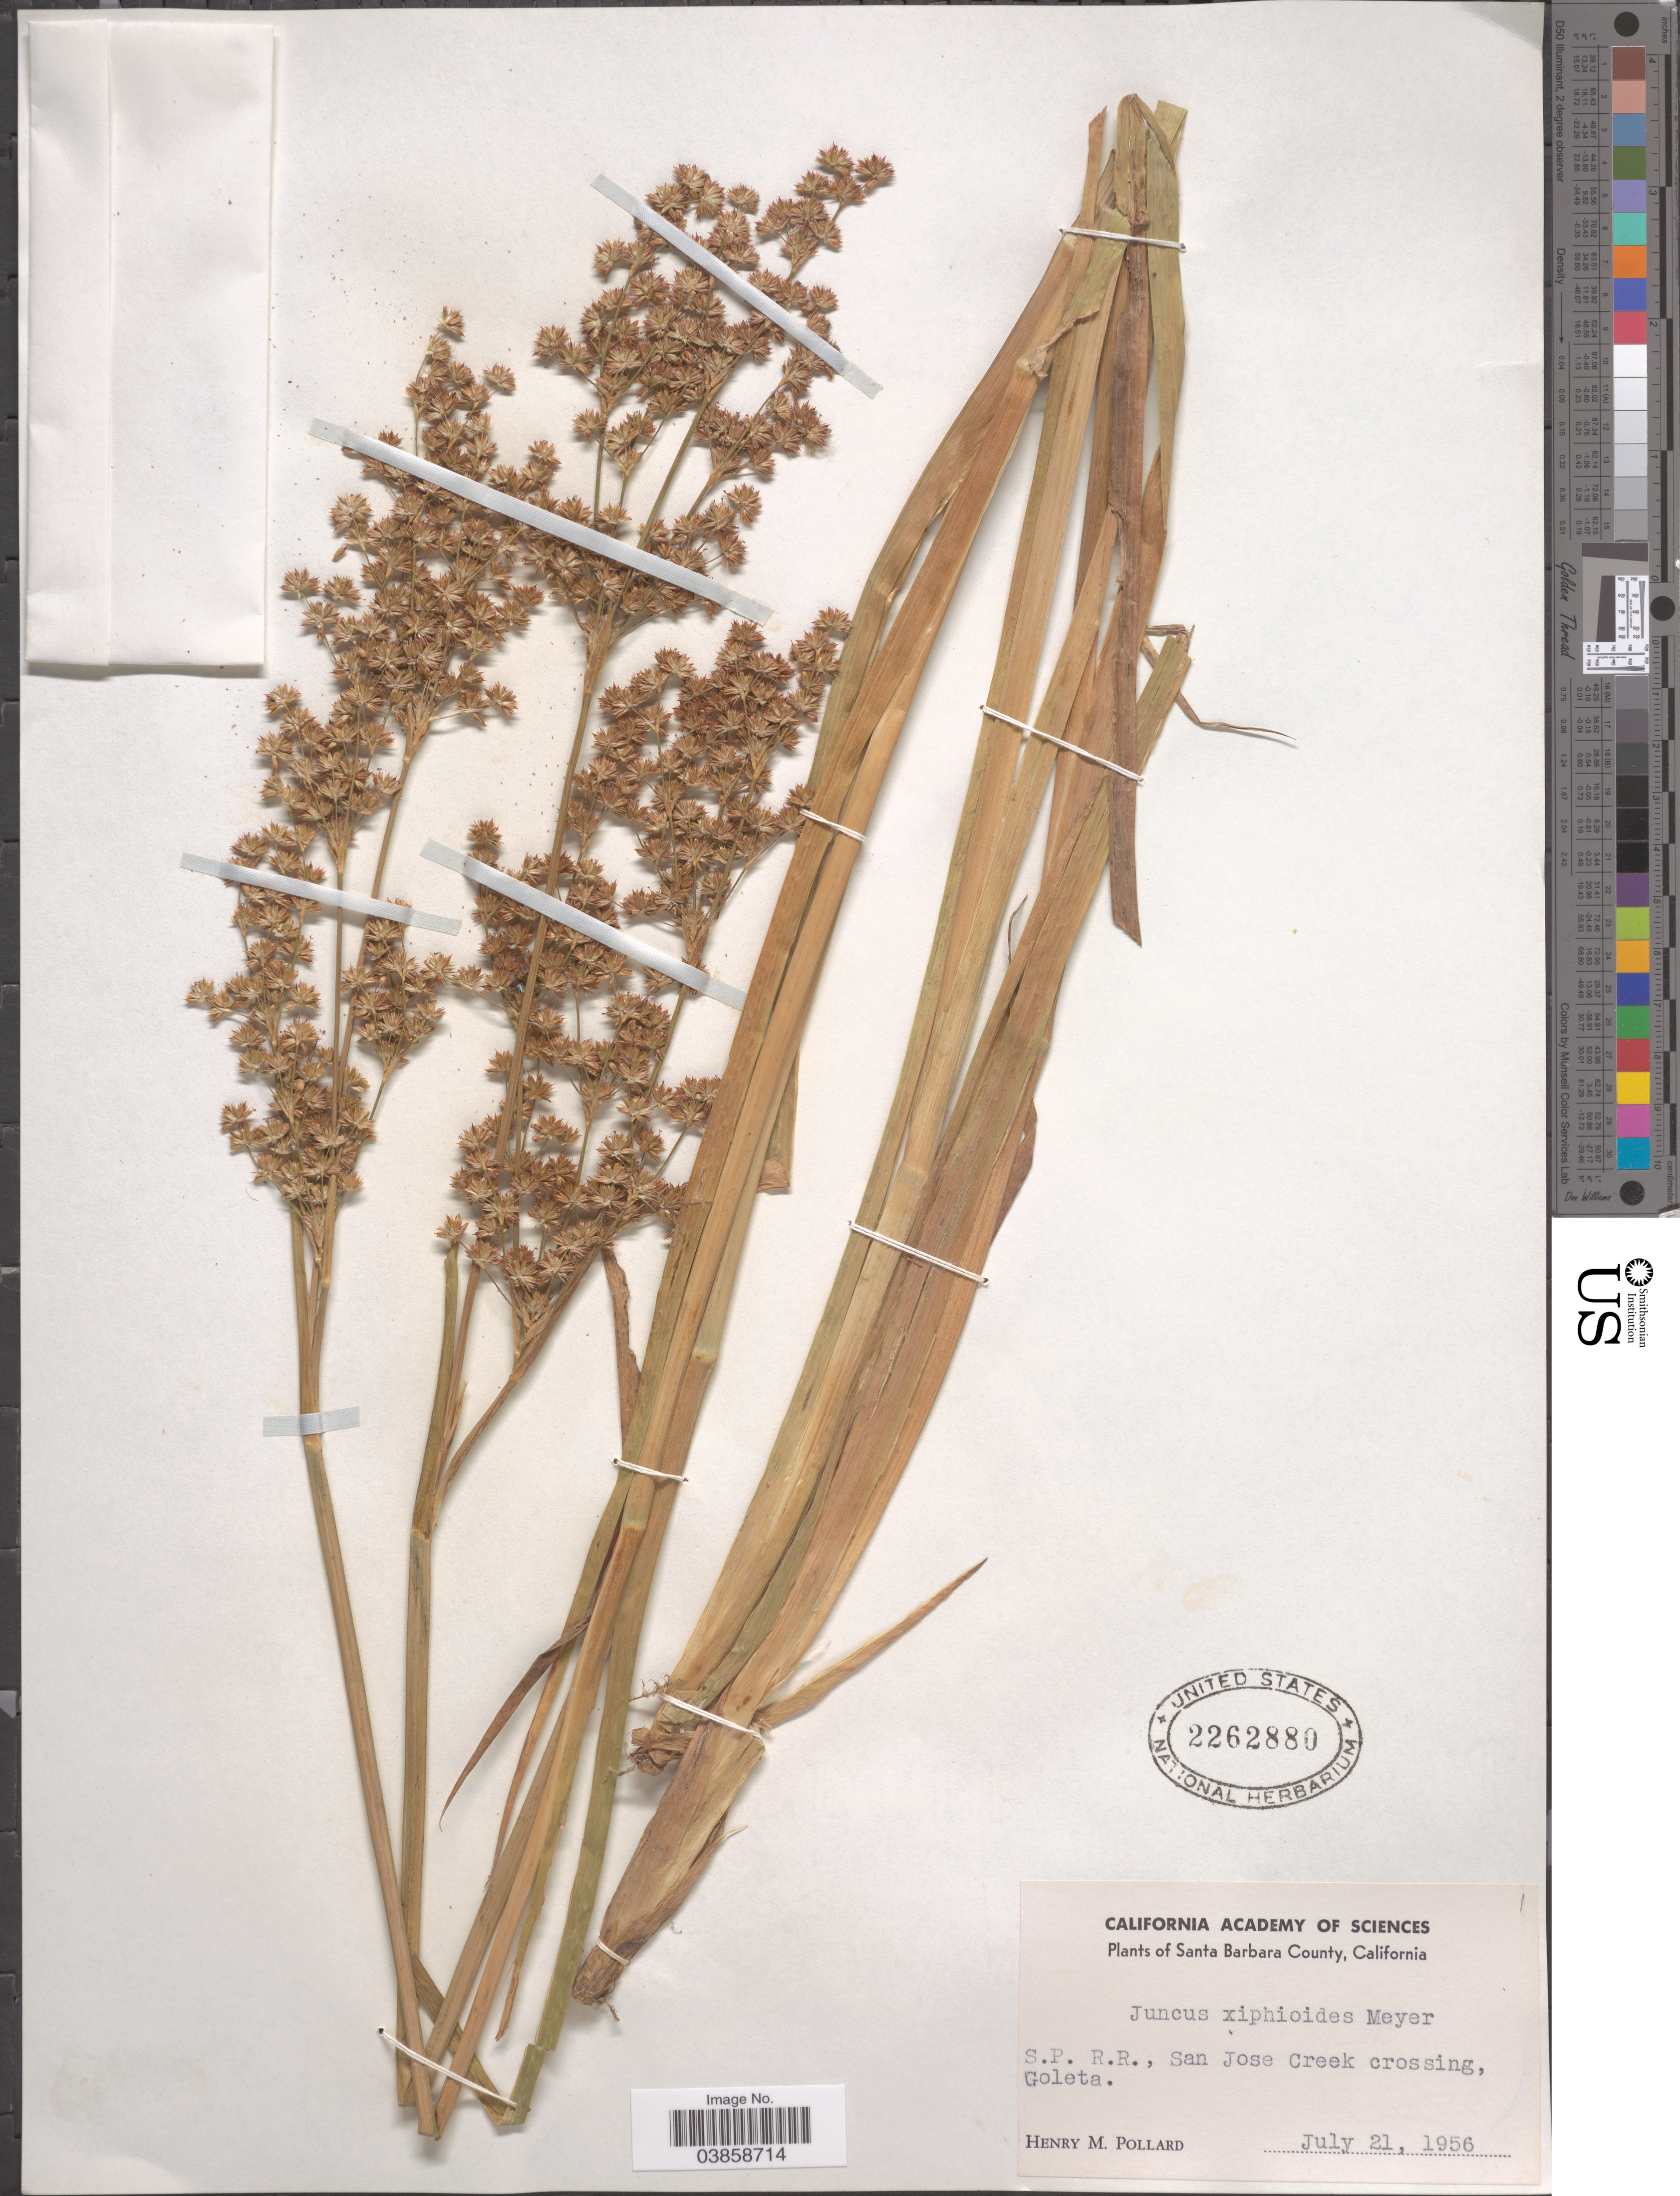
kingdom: Plantae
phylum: Tracheophyta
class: Liliopsida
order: Poales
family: Juncaceae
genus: Juncus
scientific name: Juncus xiphioides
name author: E. Mey.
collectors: H. M. Pollard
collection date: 1956-07-21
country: United States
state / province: California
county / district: Santa Barbara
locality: Santa Barbara County. S.P. R.R., San Jose Creek crossing, Goleta.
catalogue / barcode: US 2262880